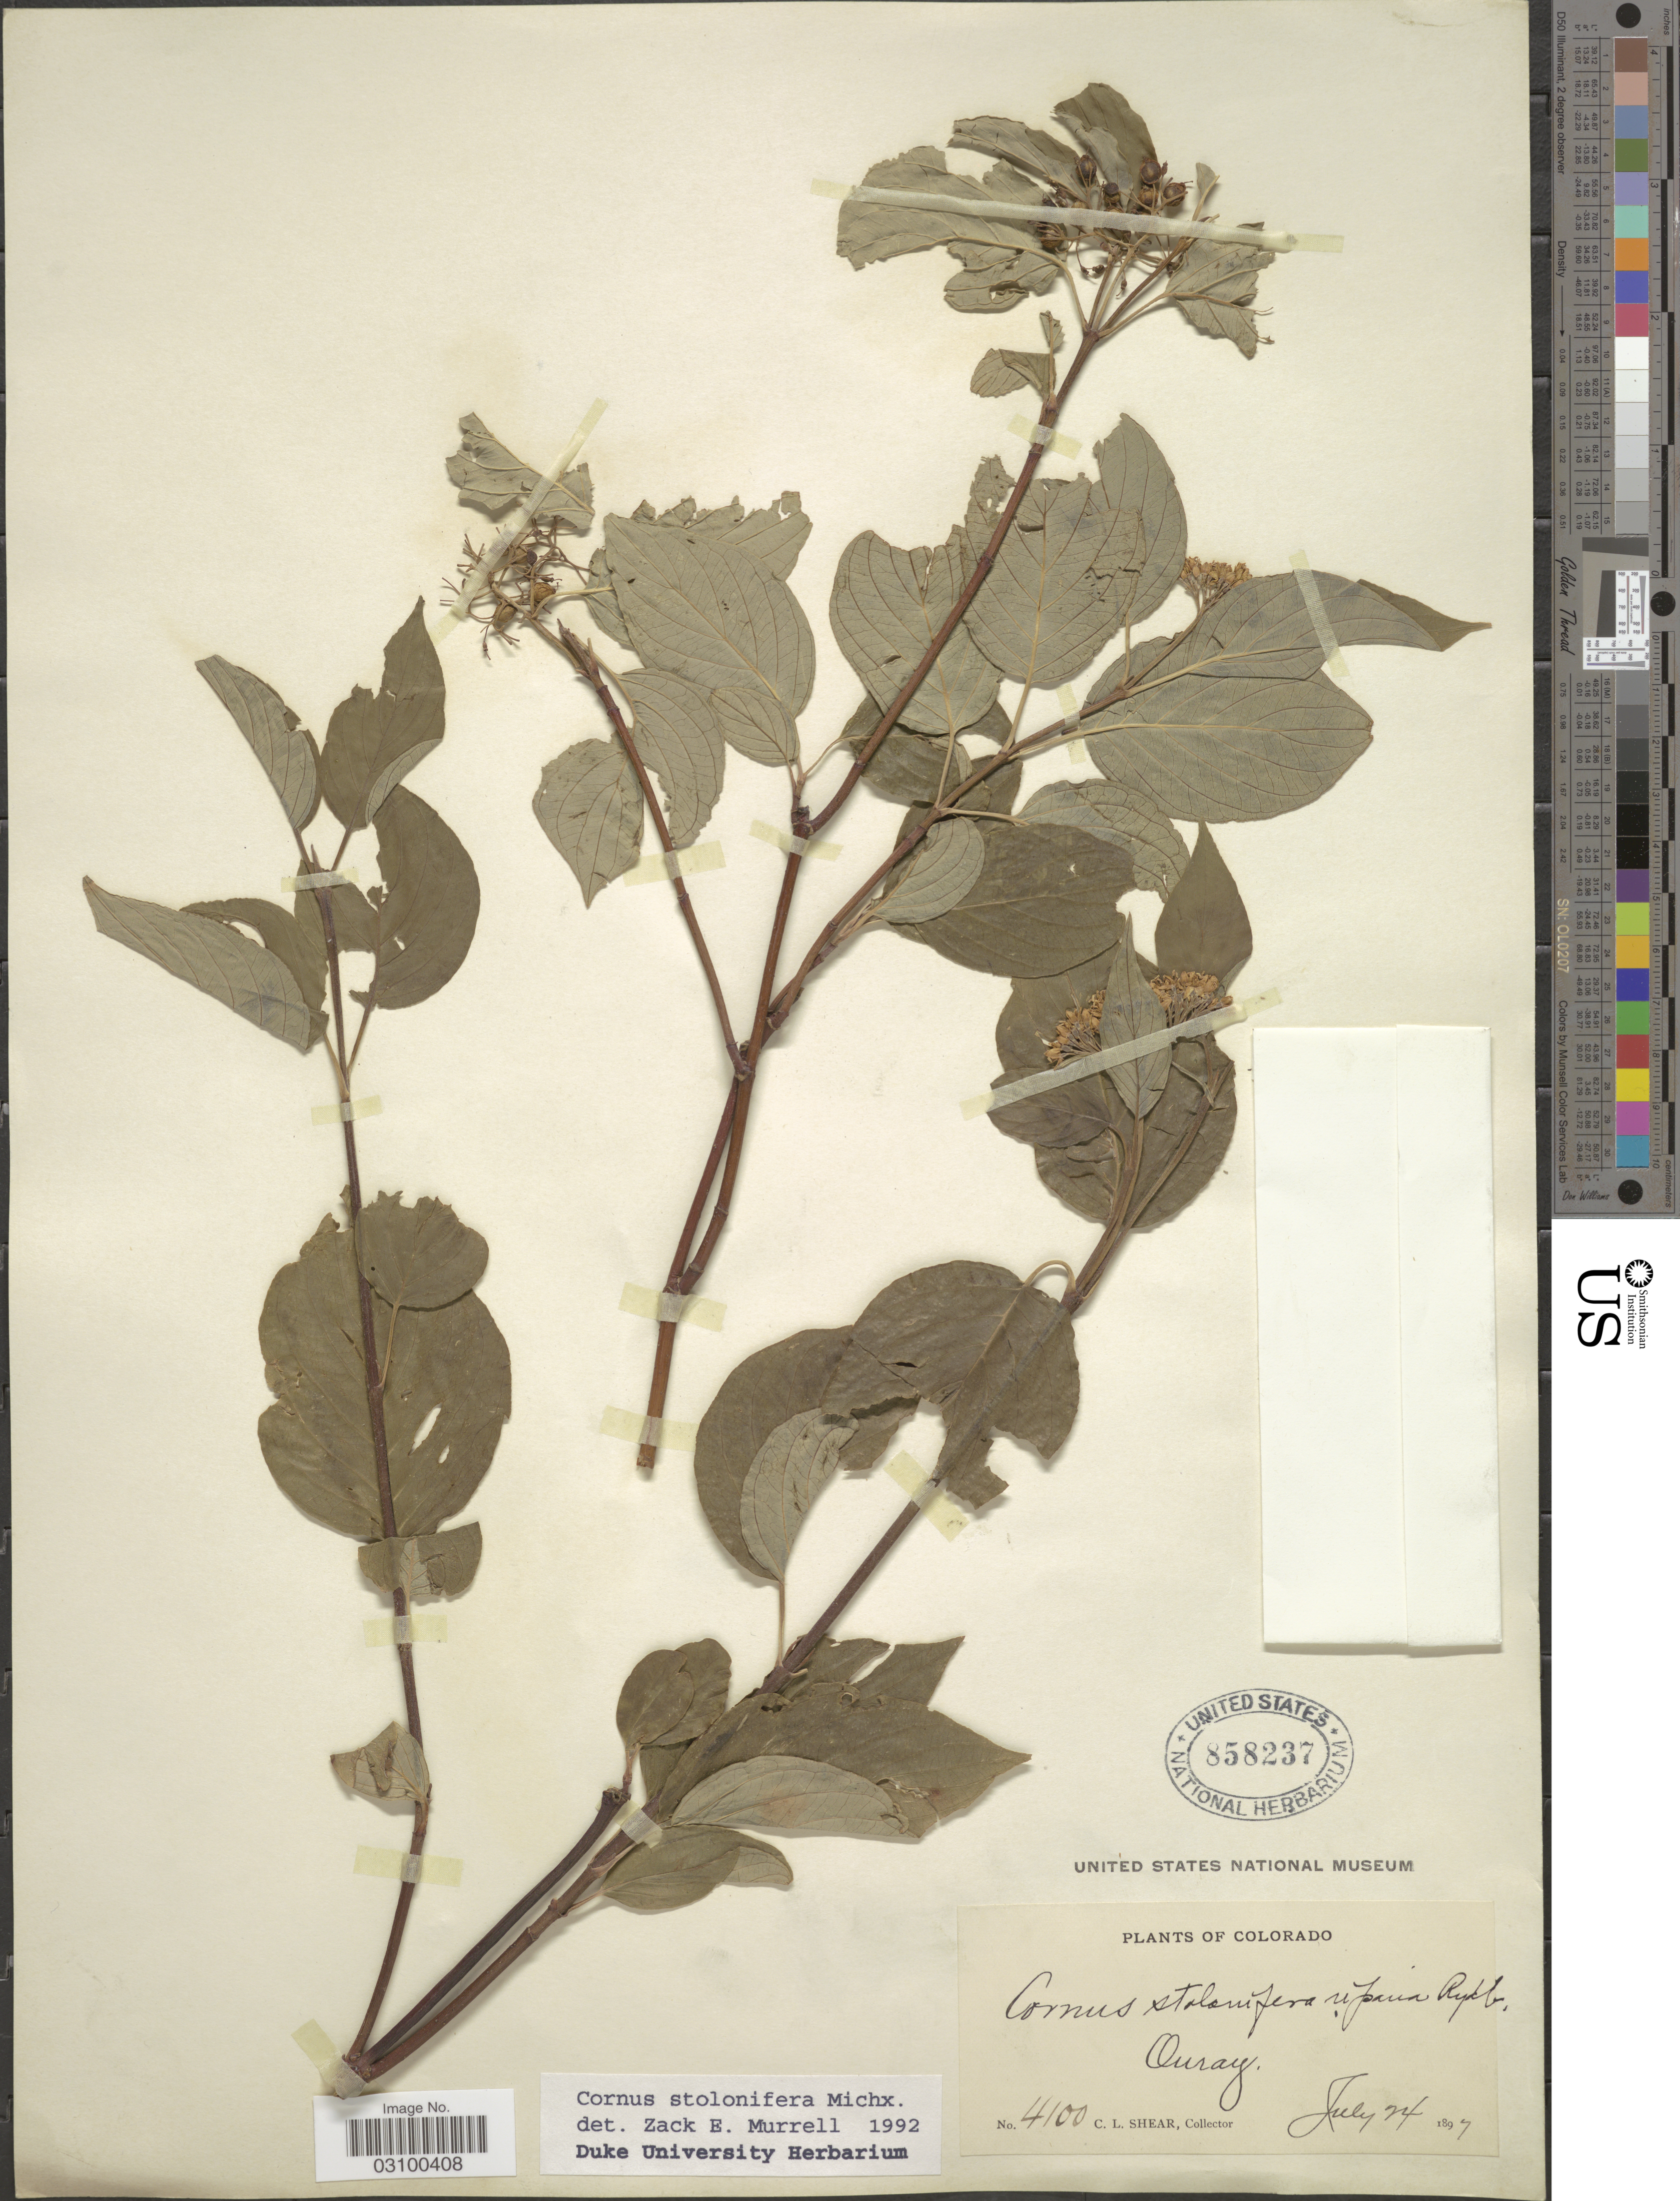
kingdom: Plantae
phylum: Tracheophyta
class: Magnoliopsida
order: Cornales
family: Cornaceae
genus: Cornus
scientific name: Cornus sericea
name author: L.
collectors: C. L. Shear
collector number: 4100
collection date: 1897-07-24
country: United States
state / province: Colorado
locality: Ouray.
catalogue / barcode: US 858237